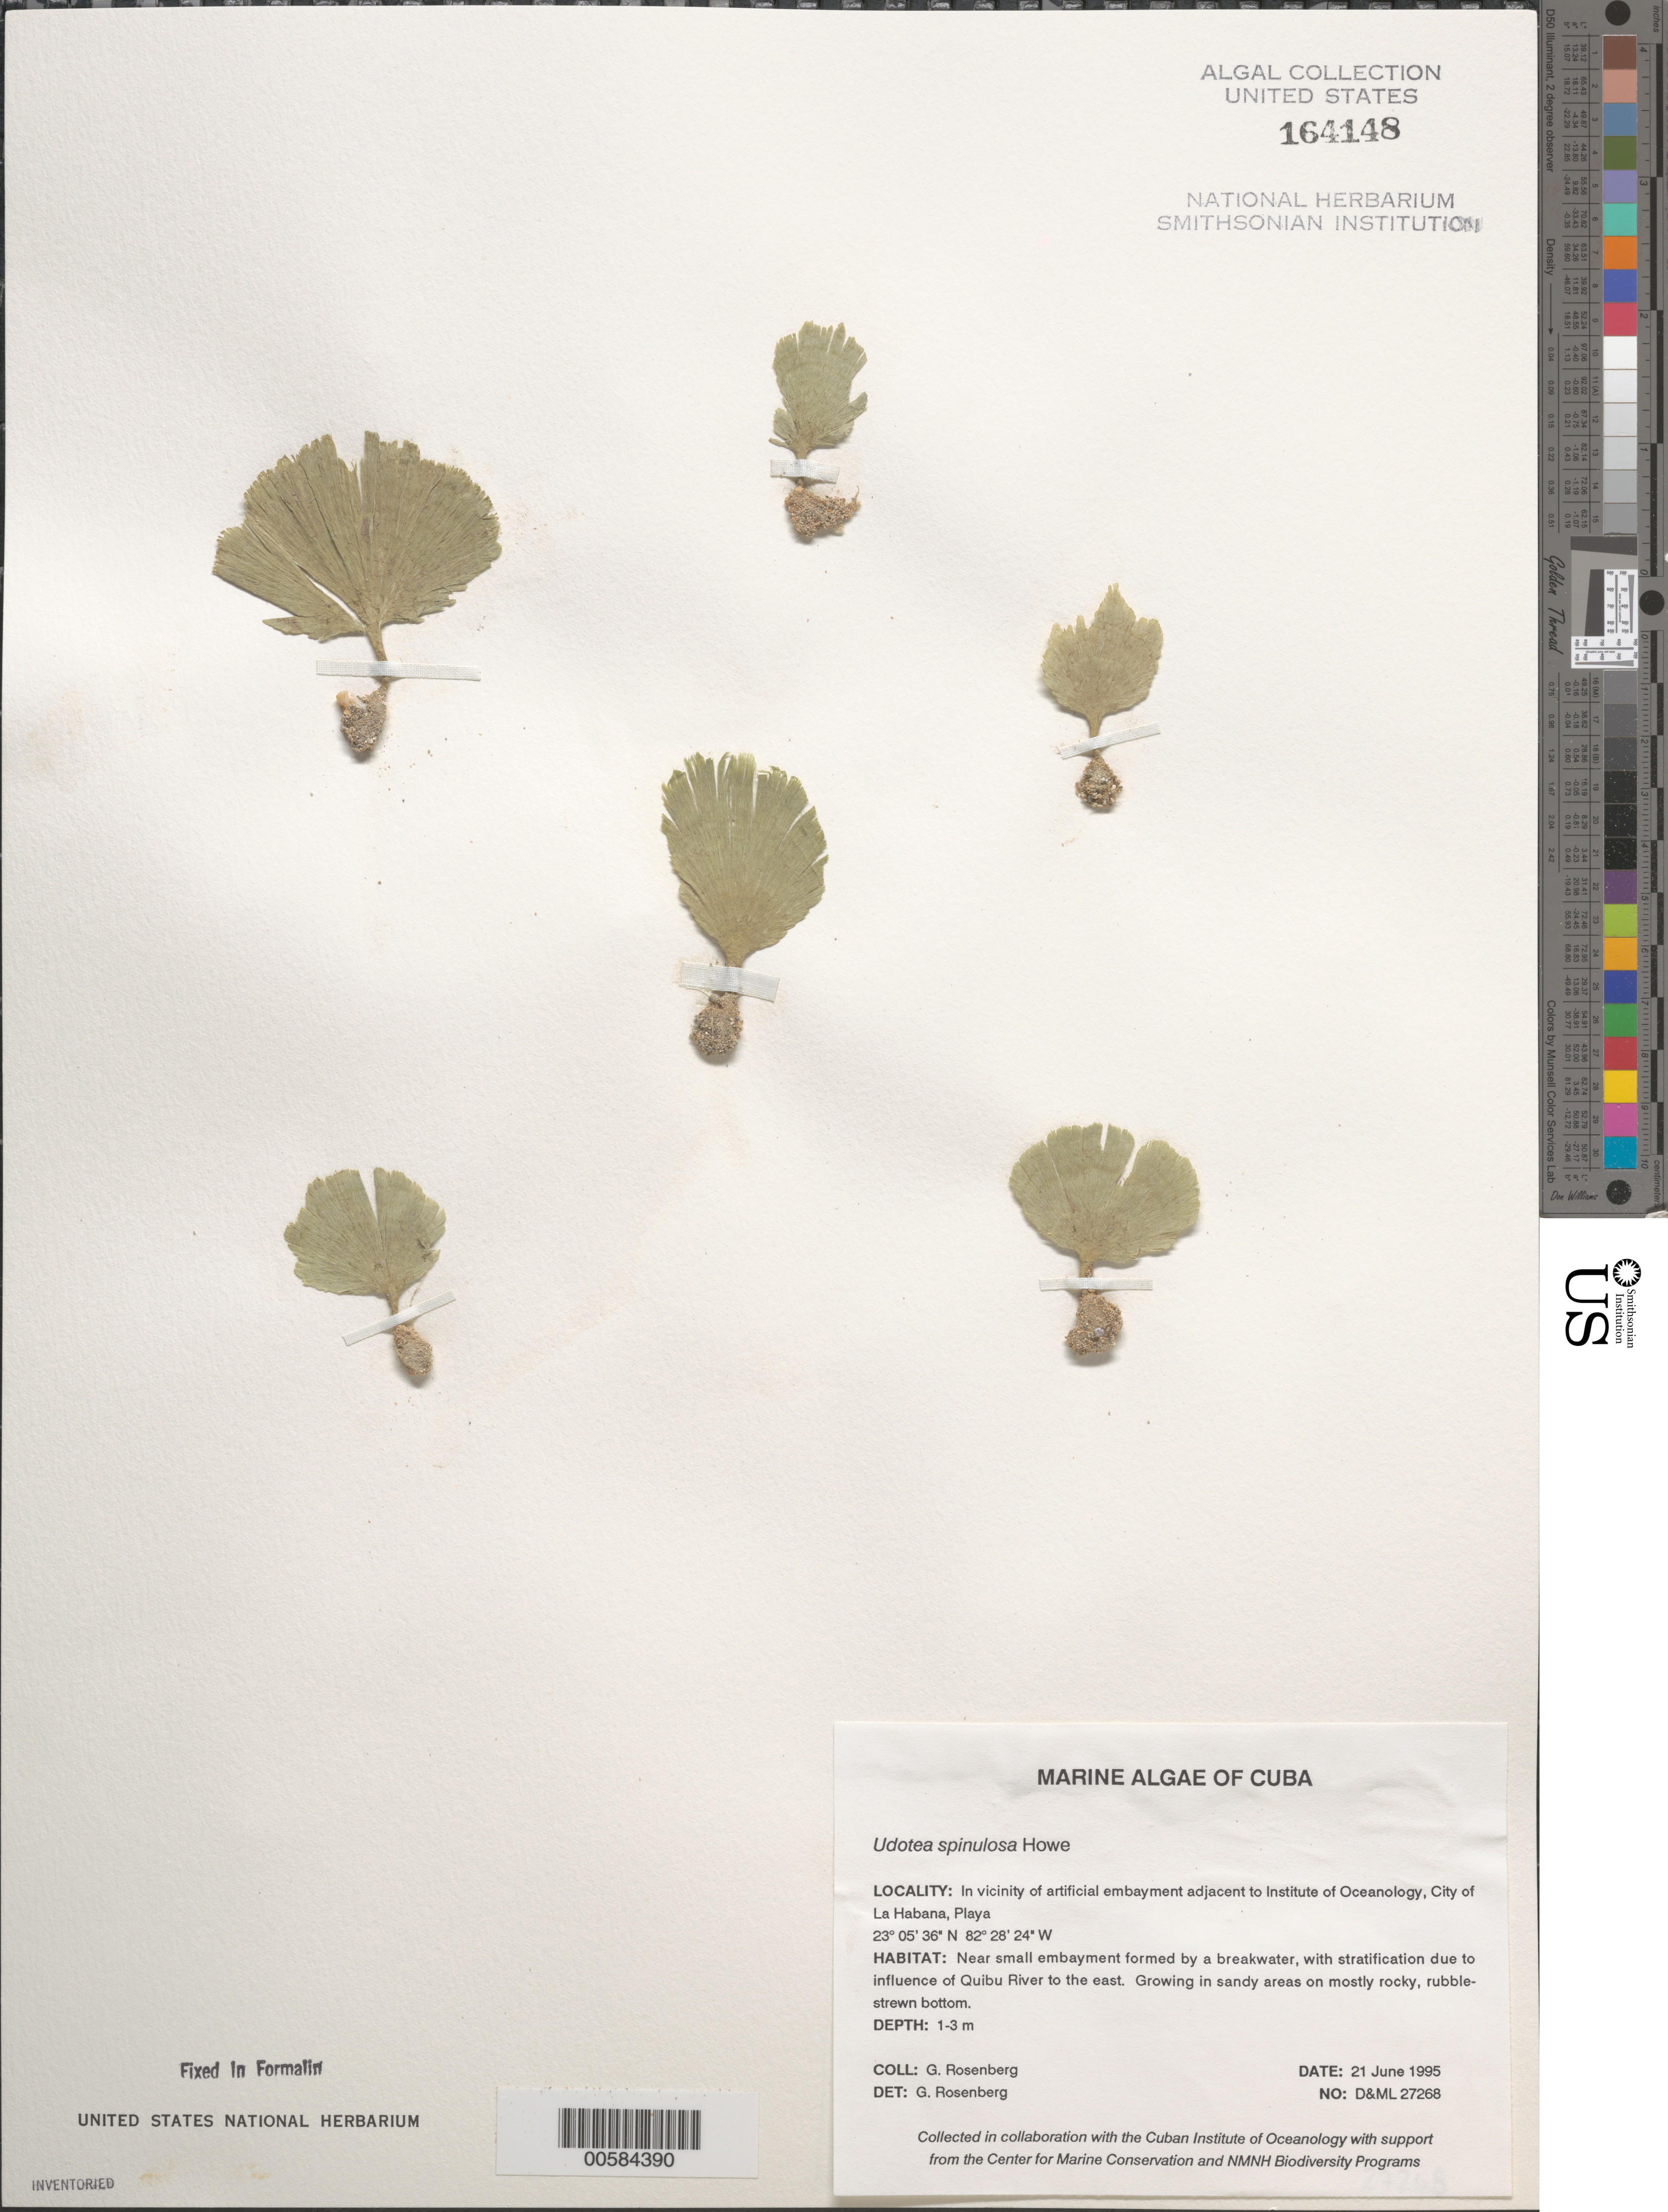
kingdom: Plantae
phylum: Chlorophyta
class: Ulvophyceae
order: Bryopsidales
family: Udoteaceae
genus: Udotea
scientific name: Udotea spinulosa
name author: M. Howe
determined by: Rosenberg, G.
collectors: G. Rosenberg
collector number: D&ML 27268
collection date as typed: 21 Jun 1995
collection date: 1995-06-21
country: Cuba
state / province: La Habana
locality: La habana, playa, by institute of oceanology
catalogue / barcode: US 164148